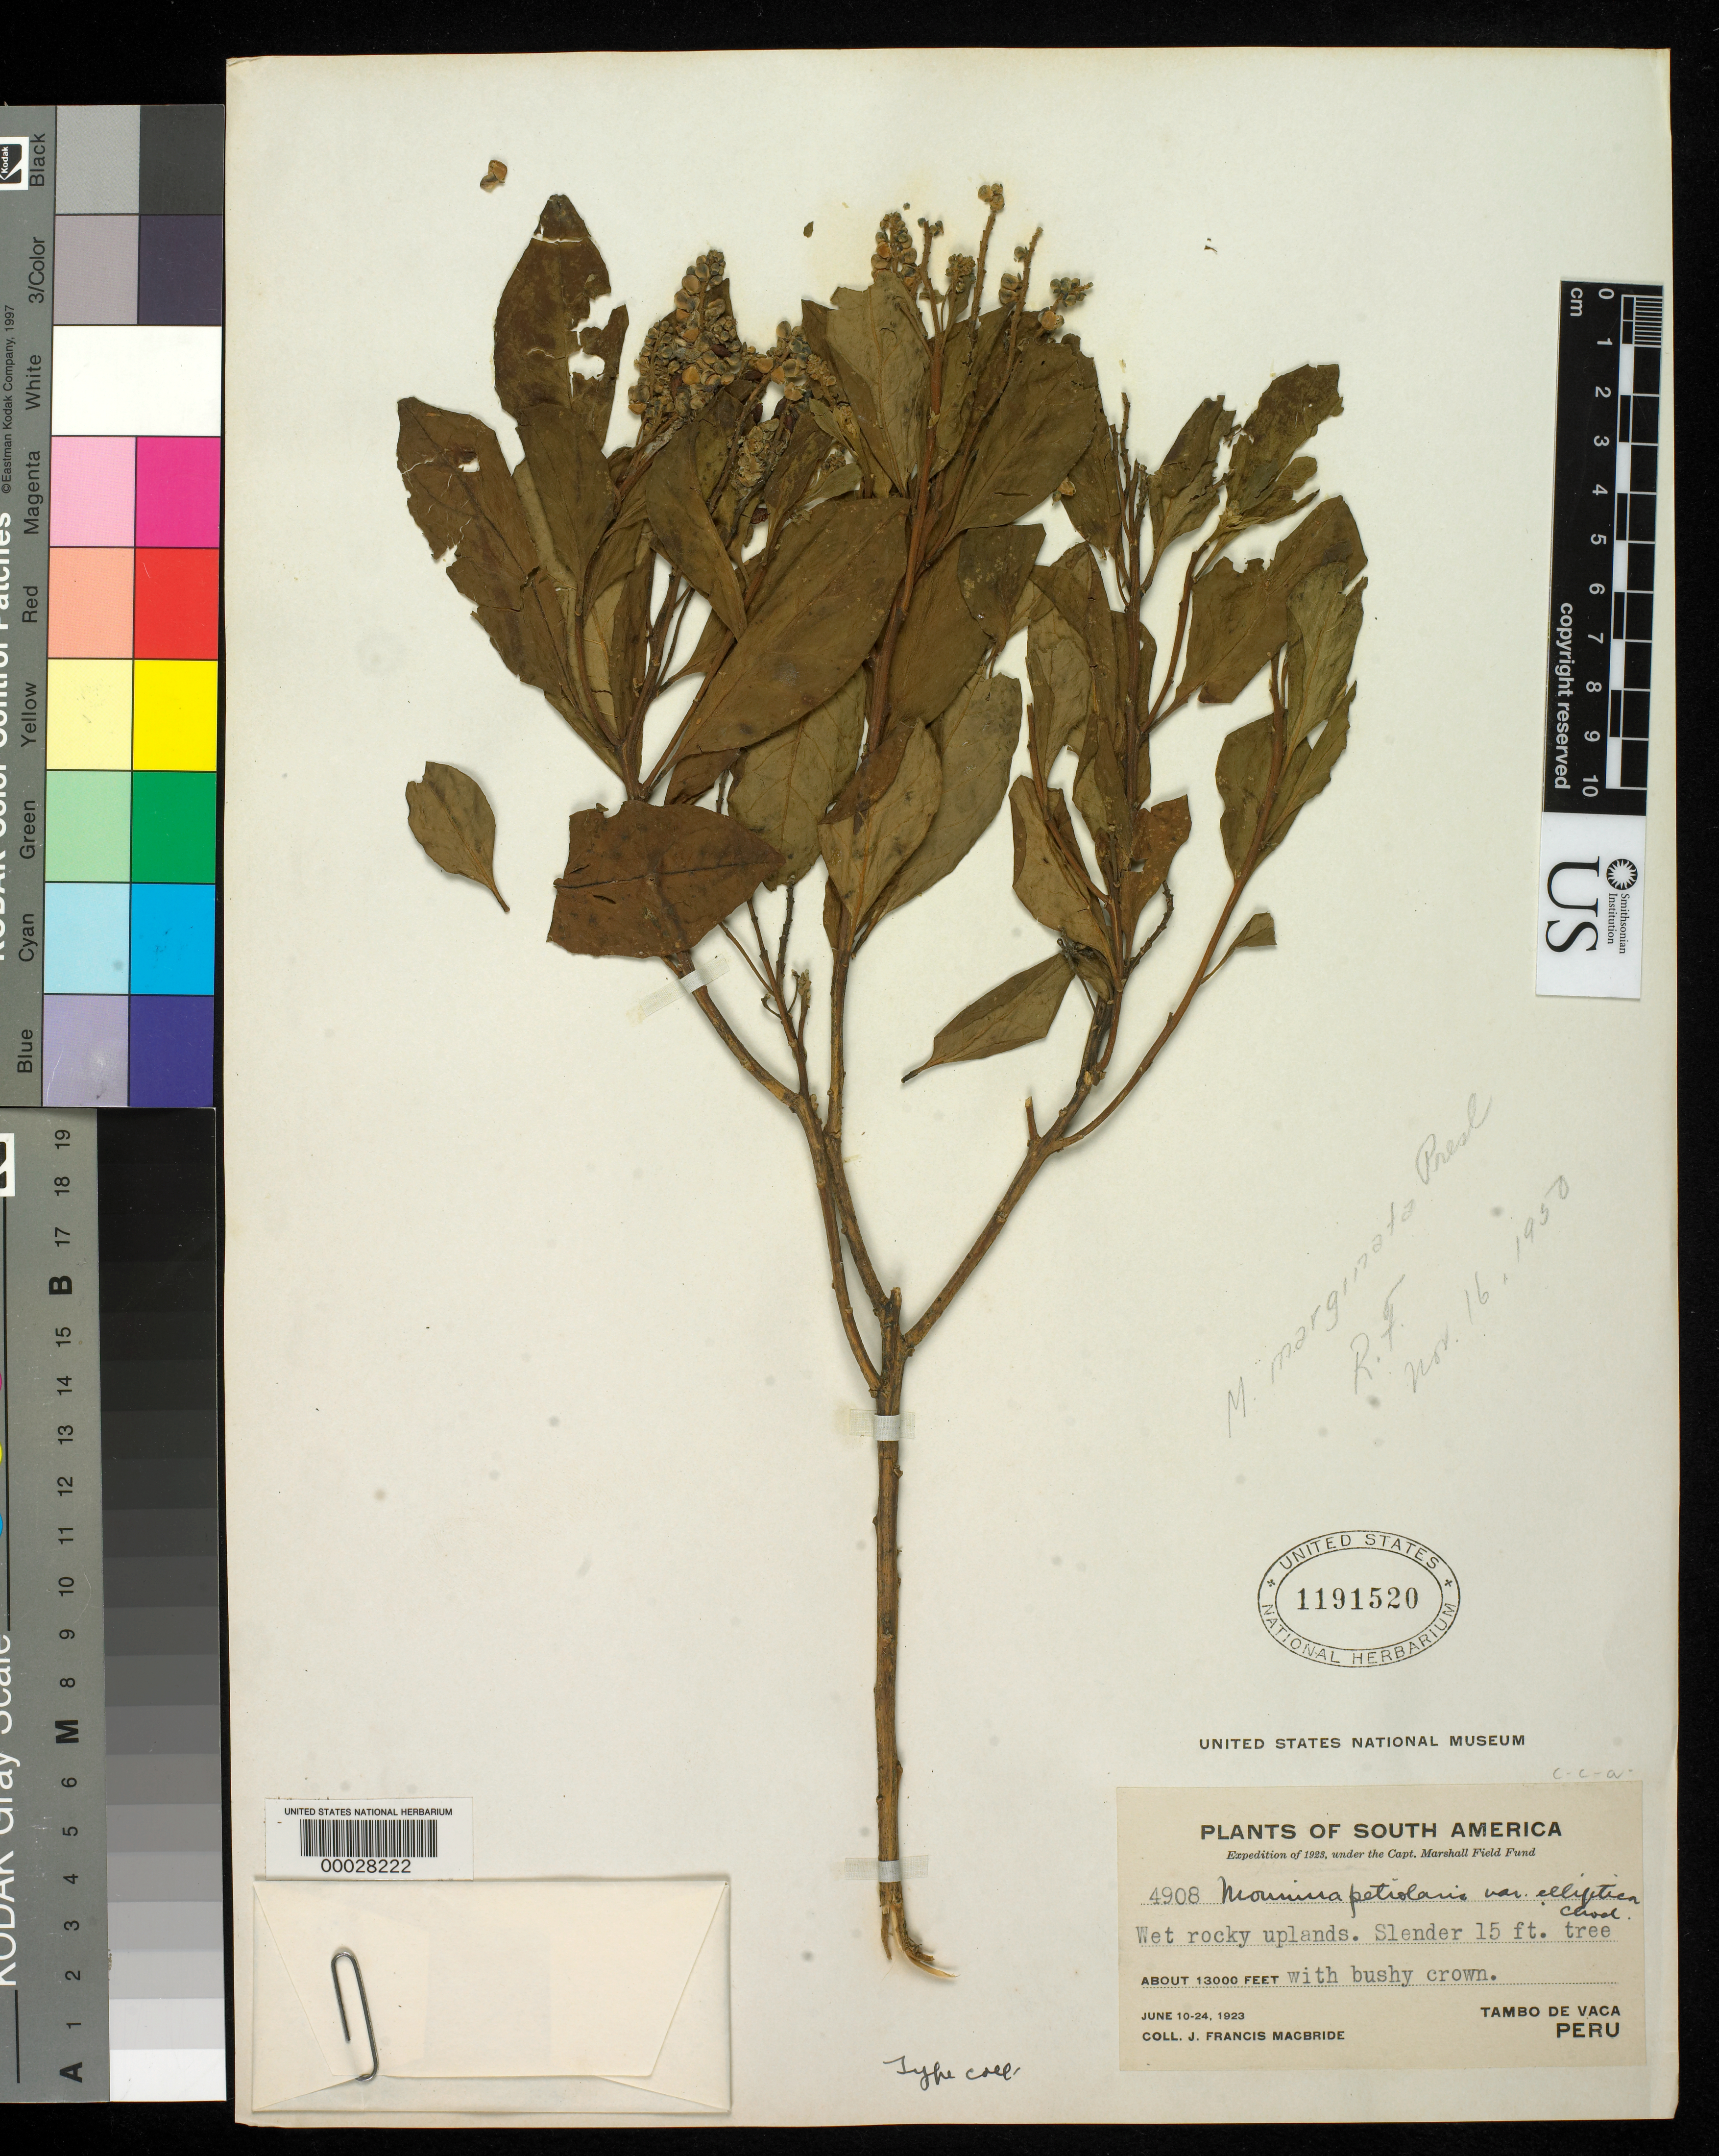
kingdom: Plantae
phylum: Tracheophyta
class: Magnoliopsida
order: Fabales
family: Polygalaceae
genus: Monnina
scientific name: Monnina petiolaris var. elliptica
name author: Chodat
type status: Isolectotype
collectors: J. F. Macbride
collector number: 4908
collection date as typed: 10 Jun 1923 to 24 Jun 1923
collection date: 1923-06-10/1923-06-24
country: Peru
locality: Tambo de Vaca.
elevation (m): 3962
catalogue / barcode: US 1191520